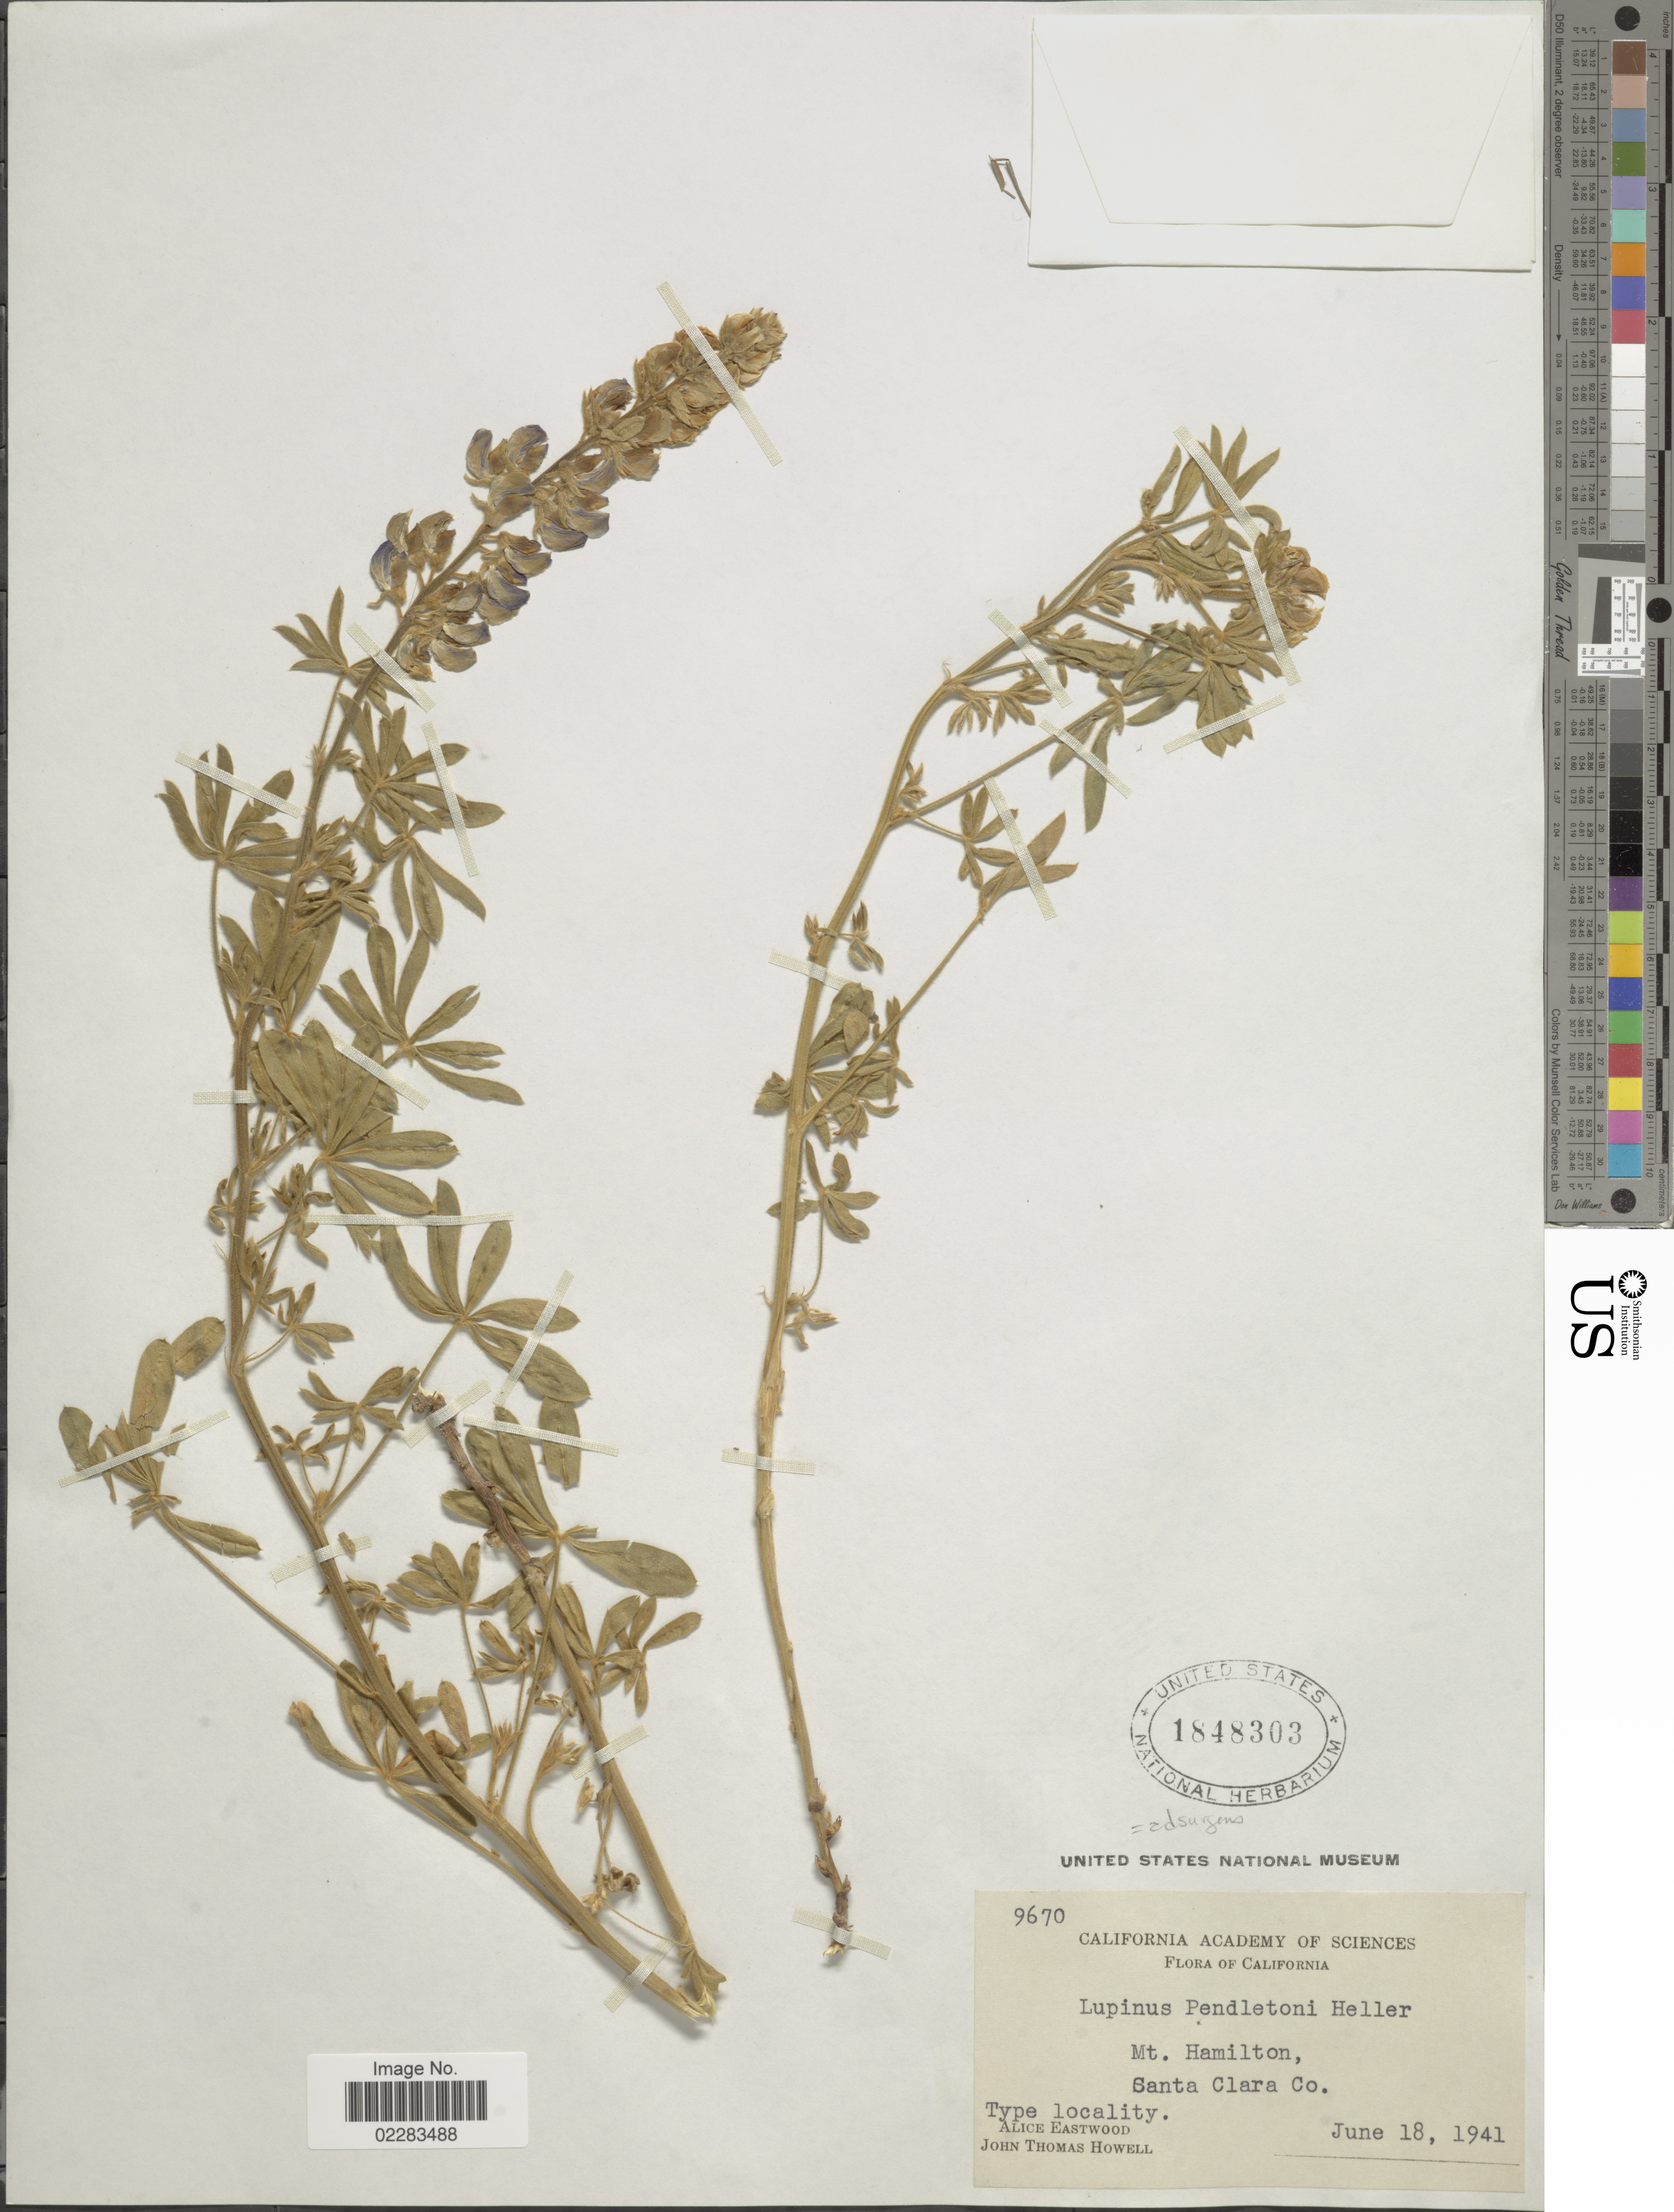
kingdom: Plantae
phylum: Tracheophyta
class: Magnoliopsida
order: Fabales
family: Fabaceae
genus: Lupinus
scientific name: Lupinus adsurgens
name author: W.B. Drew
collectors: A. Eastwood & J. T. Howell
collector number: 9670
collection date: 1941-06-18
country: United States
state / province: California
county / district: Santa Clara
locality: Mt. Hamilton. Santa Clara Co.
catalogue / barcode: US 1848303